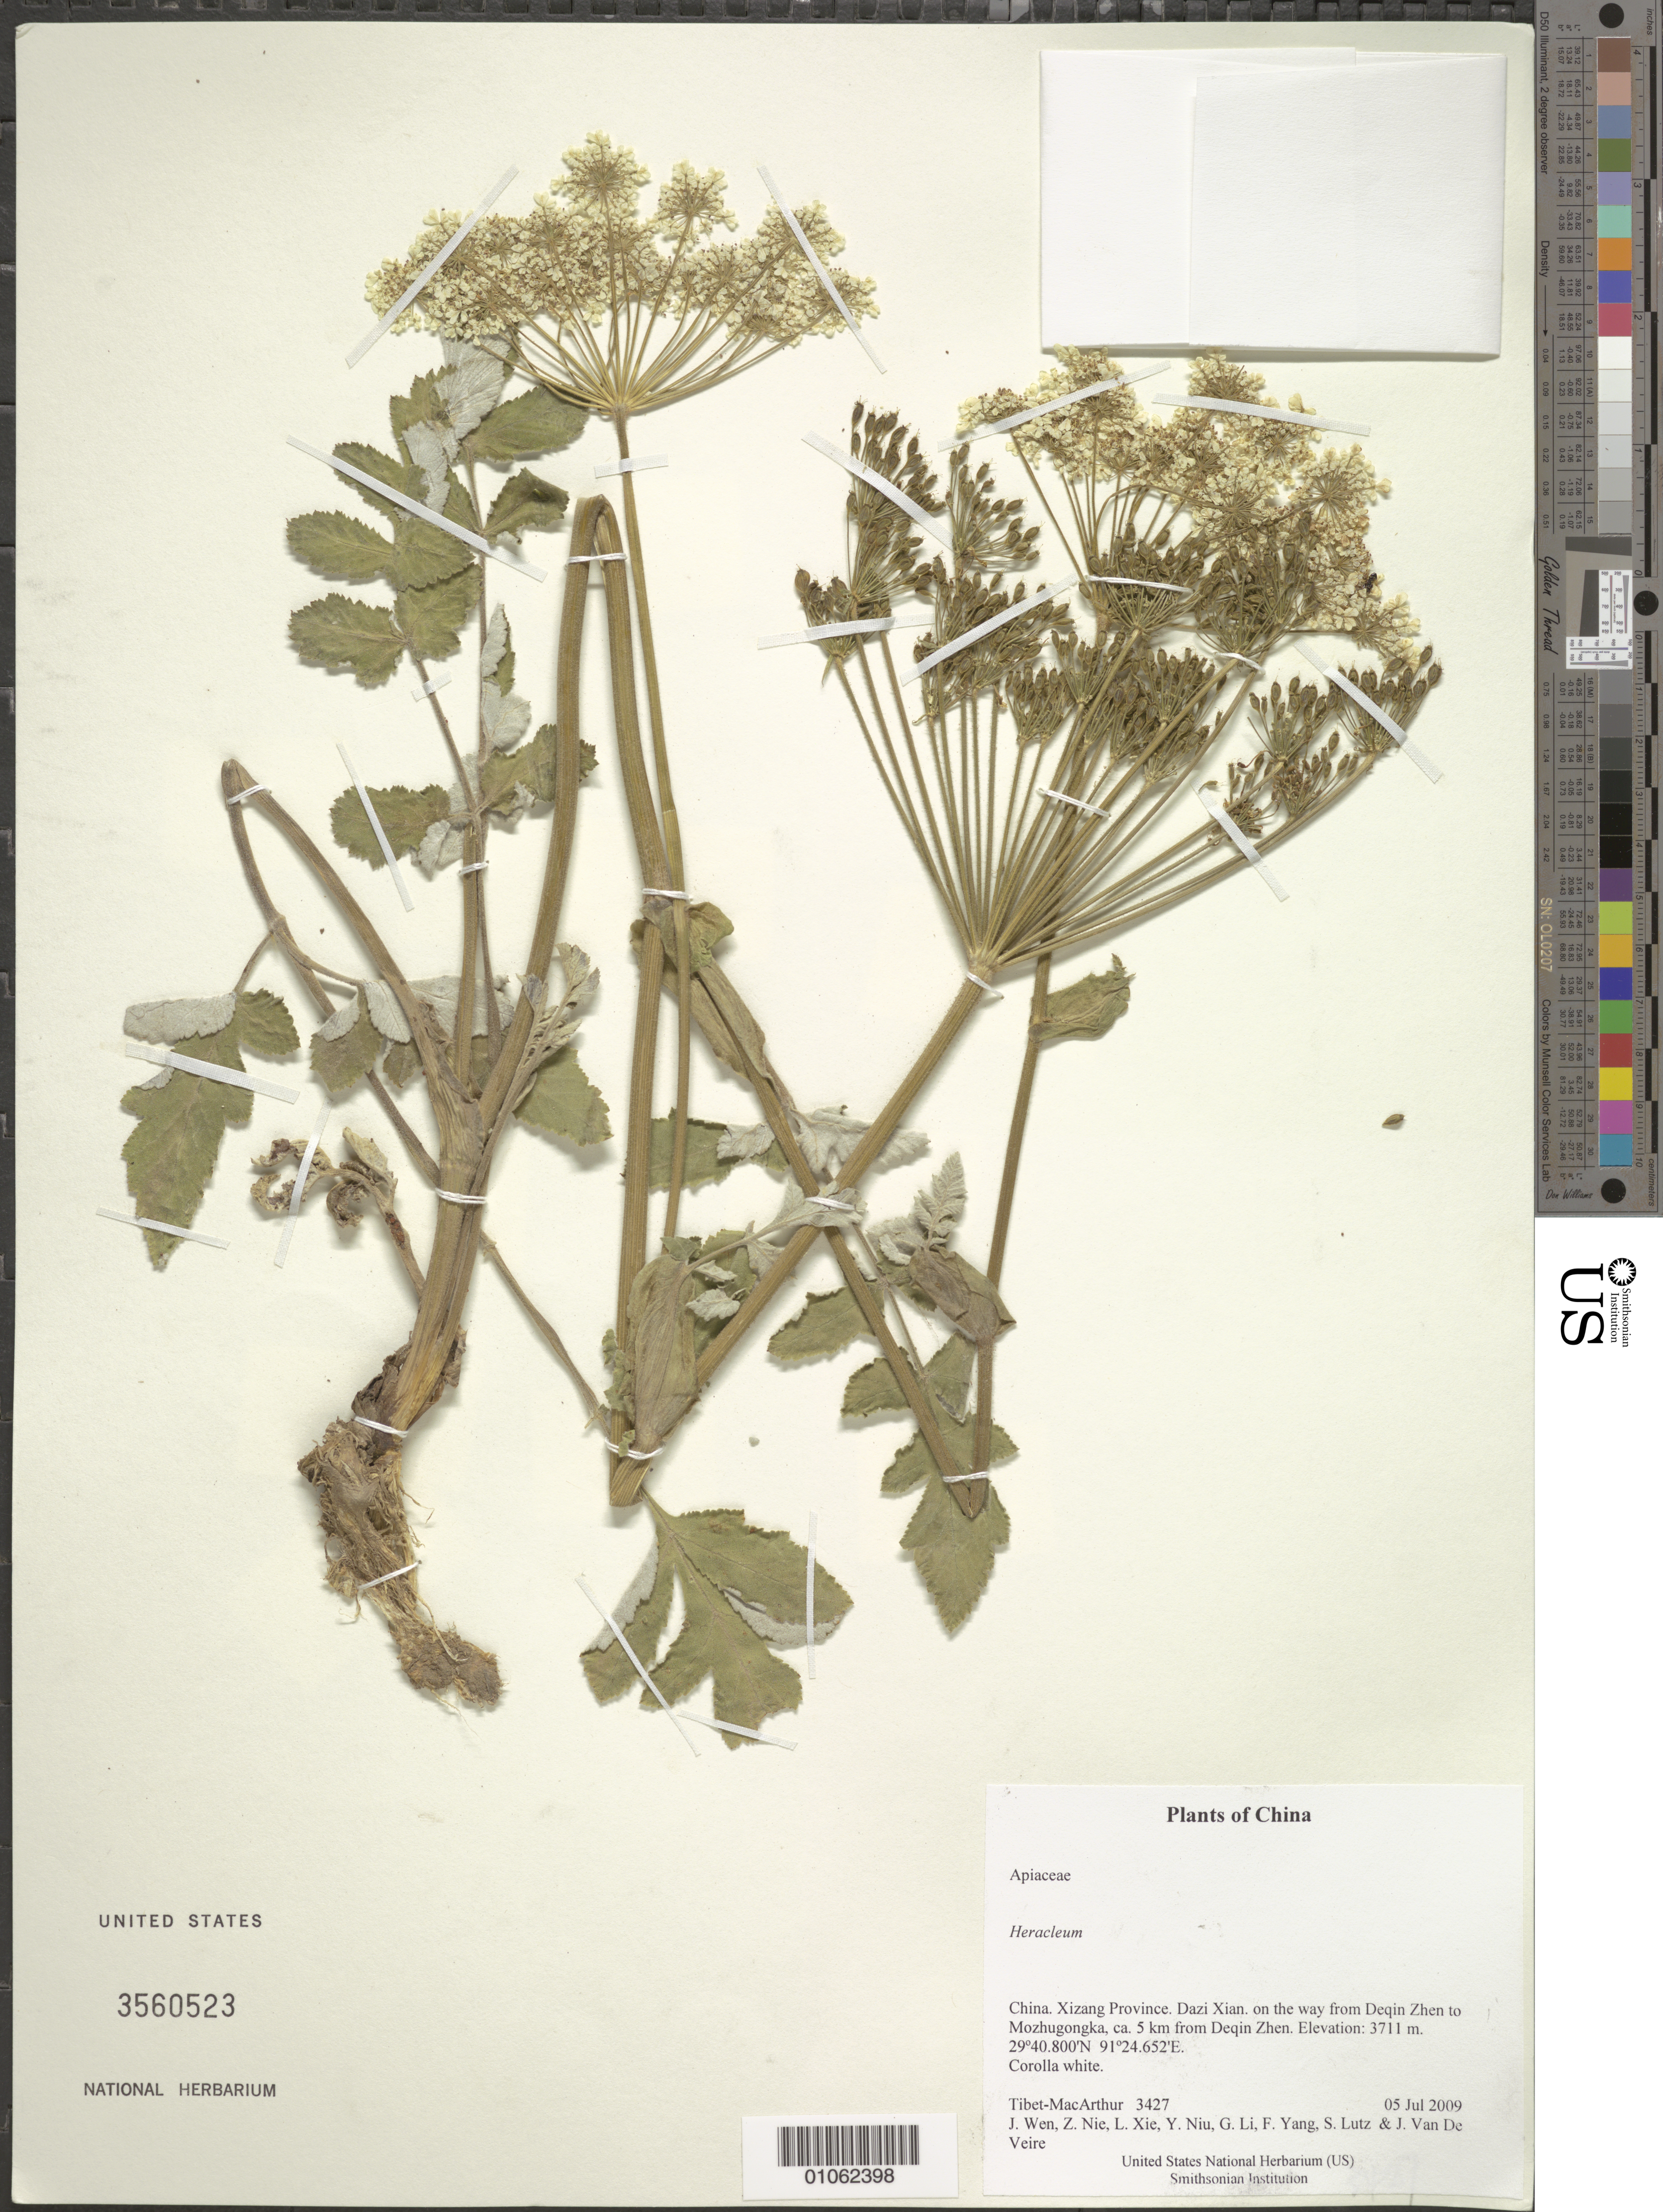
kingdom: Plantae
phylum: Tracheophyta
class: Magnoliopsida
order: Apiales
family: Apiaceae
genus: Heracleum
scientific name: Heracleum sp.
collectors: Tibet-MacArthur, J. Wen, Z. Nie, L. Xie, Y. Niu, G. Li, F. Yang, S. Lutz & J. Van De Veire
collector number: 3427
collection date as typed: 05 Jul 2009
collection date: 2009-07-05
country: China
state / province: Xizang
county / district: Dazi Xian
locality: on the way from Deqin Zhen to Mozhugongka, ca. 5 km from Deqin Zhen.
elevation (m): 3711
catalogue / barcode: US 3560523